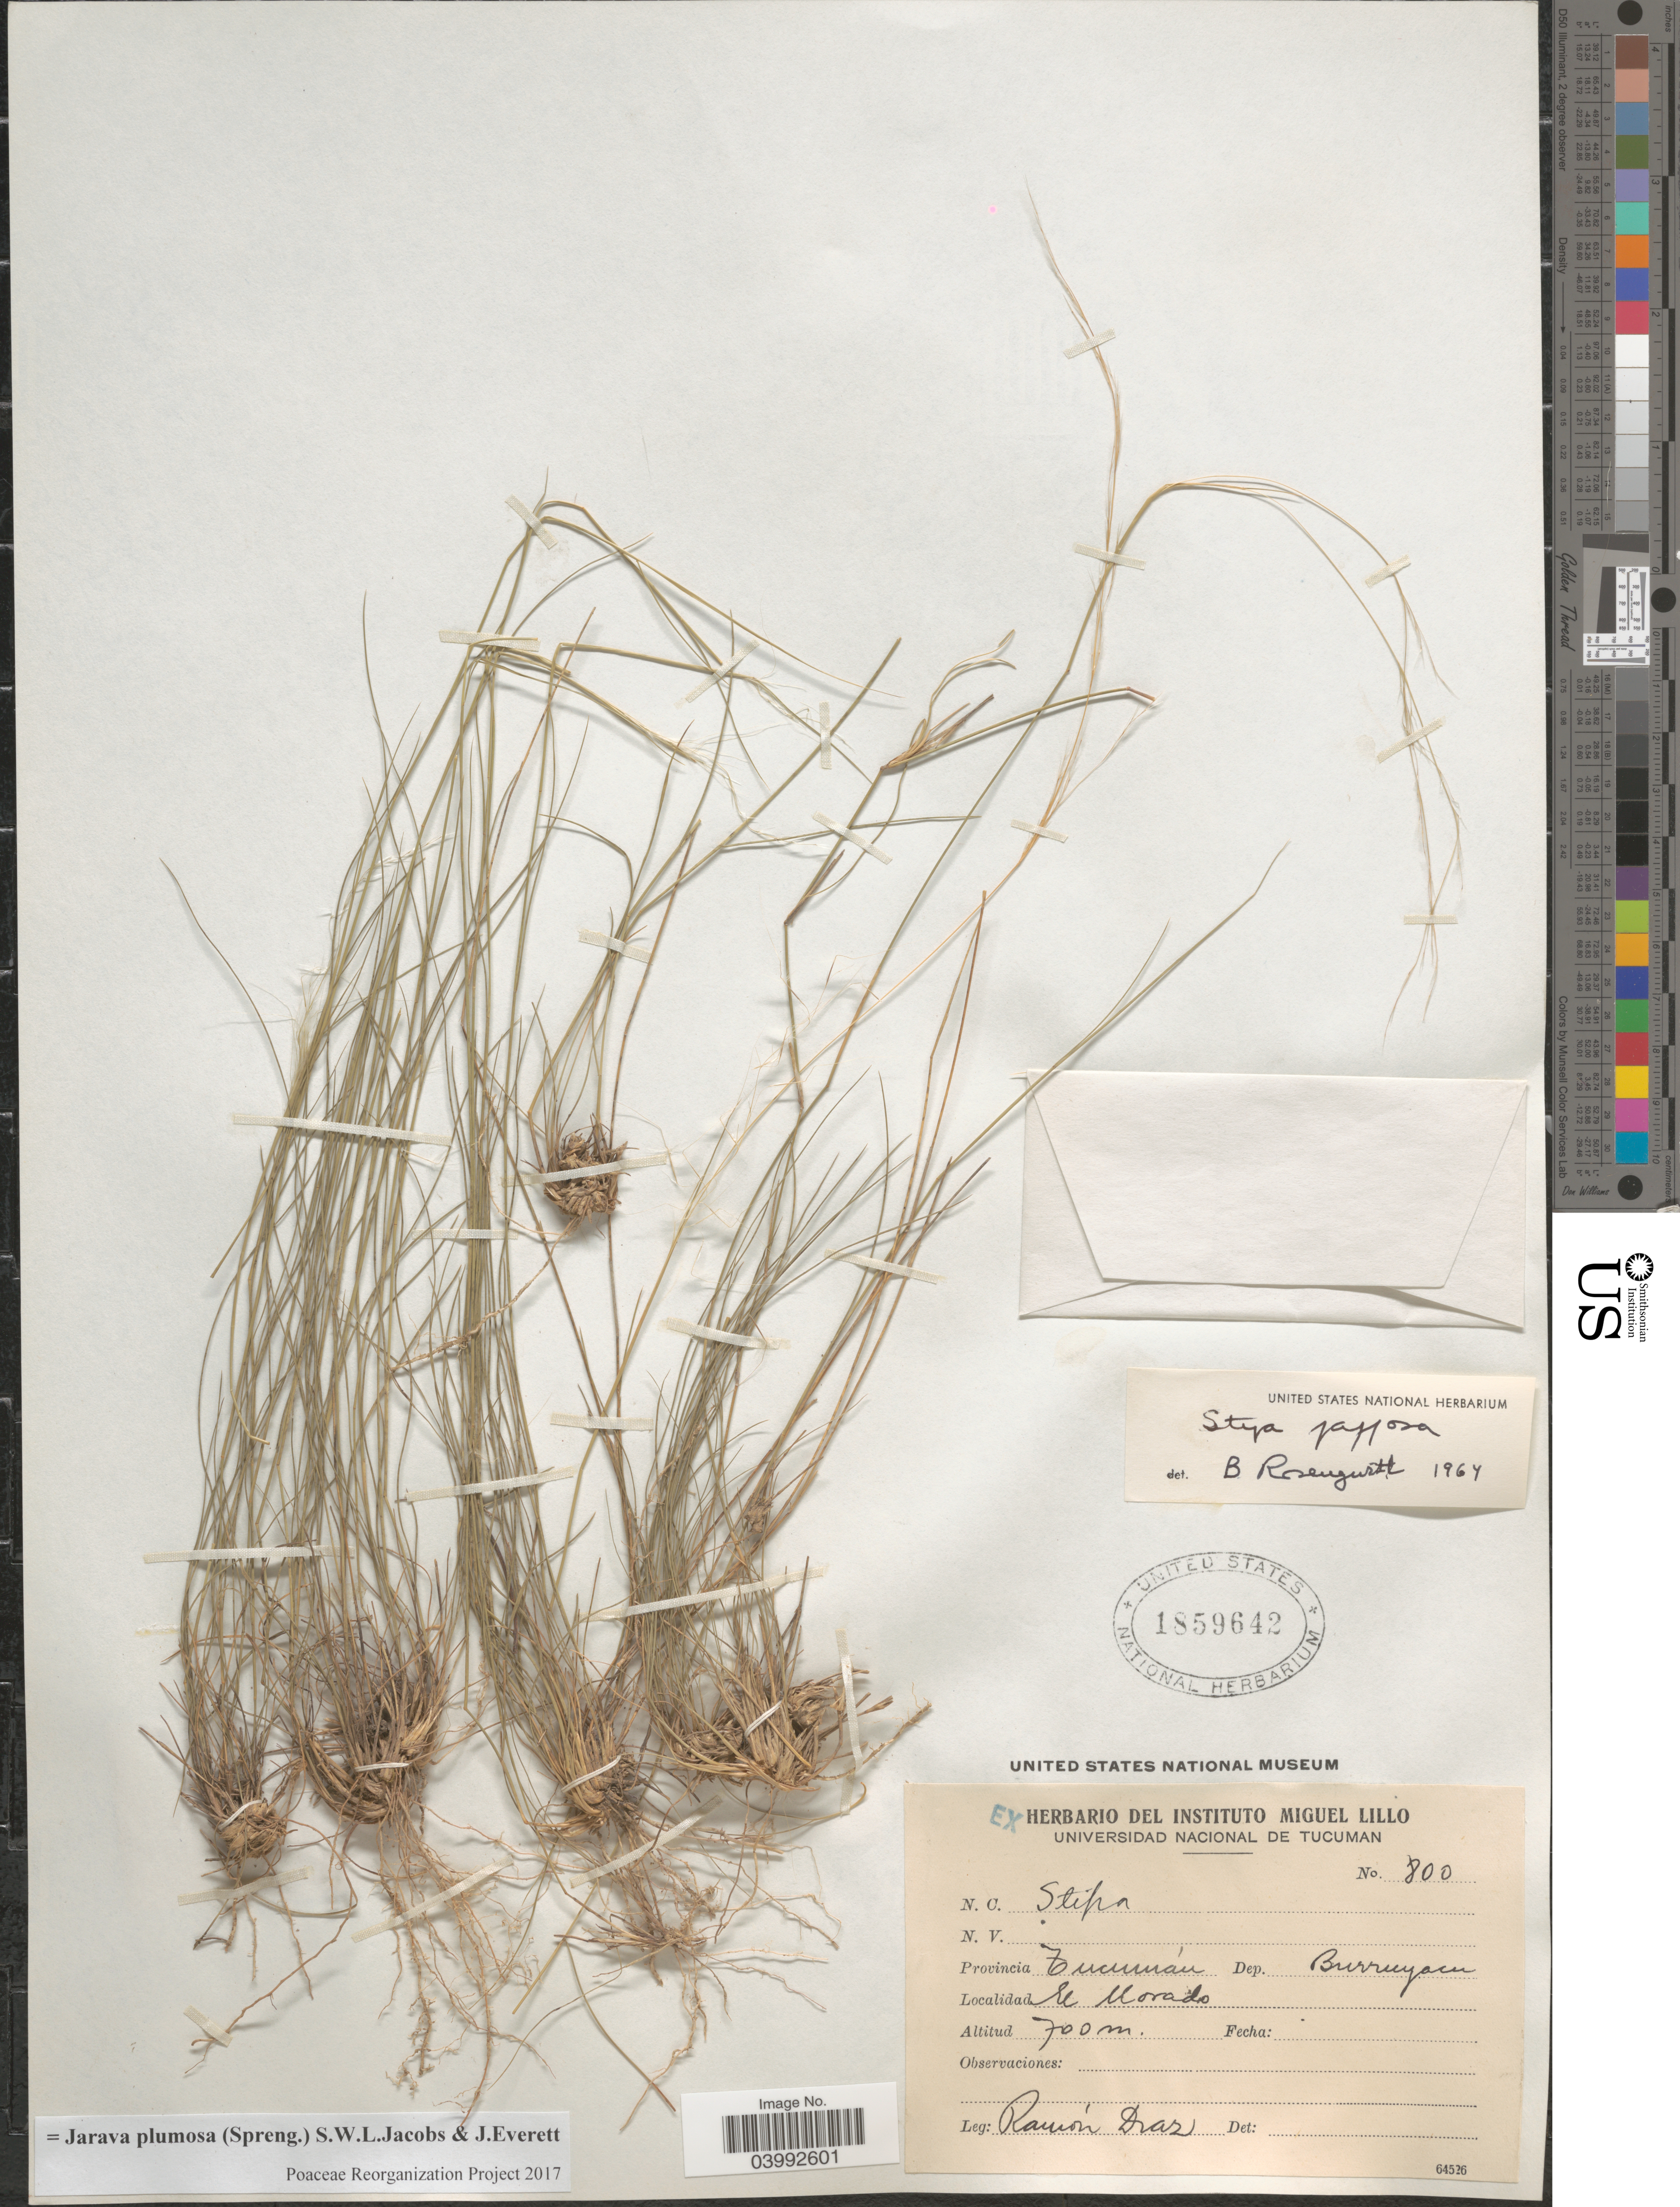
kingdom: Plantae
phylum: Tracheophyta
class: Liliopsida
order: Poales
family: Poaceae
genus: Jarava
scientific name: Jarava plumosa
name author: (Spreng.) S.W.L. Jacobs & J. Everett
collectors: R. Diaz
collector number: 800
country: Argentina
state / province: Tucuman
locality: Dep.Burruyacu. El Morado.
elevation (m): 700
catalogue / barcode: US 1859642